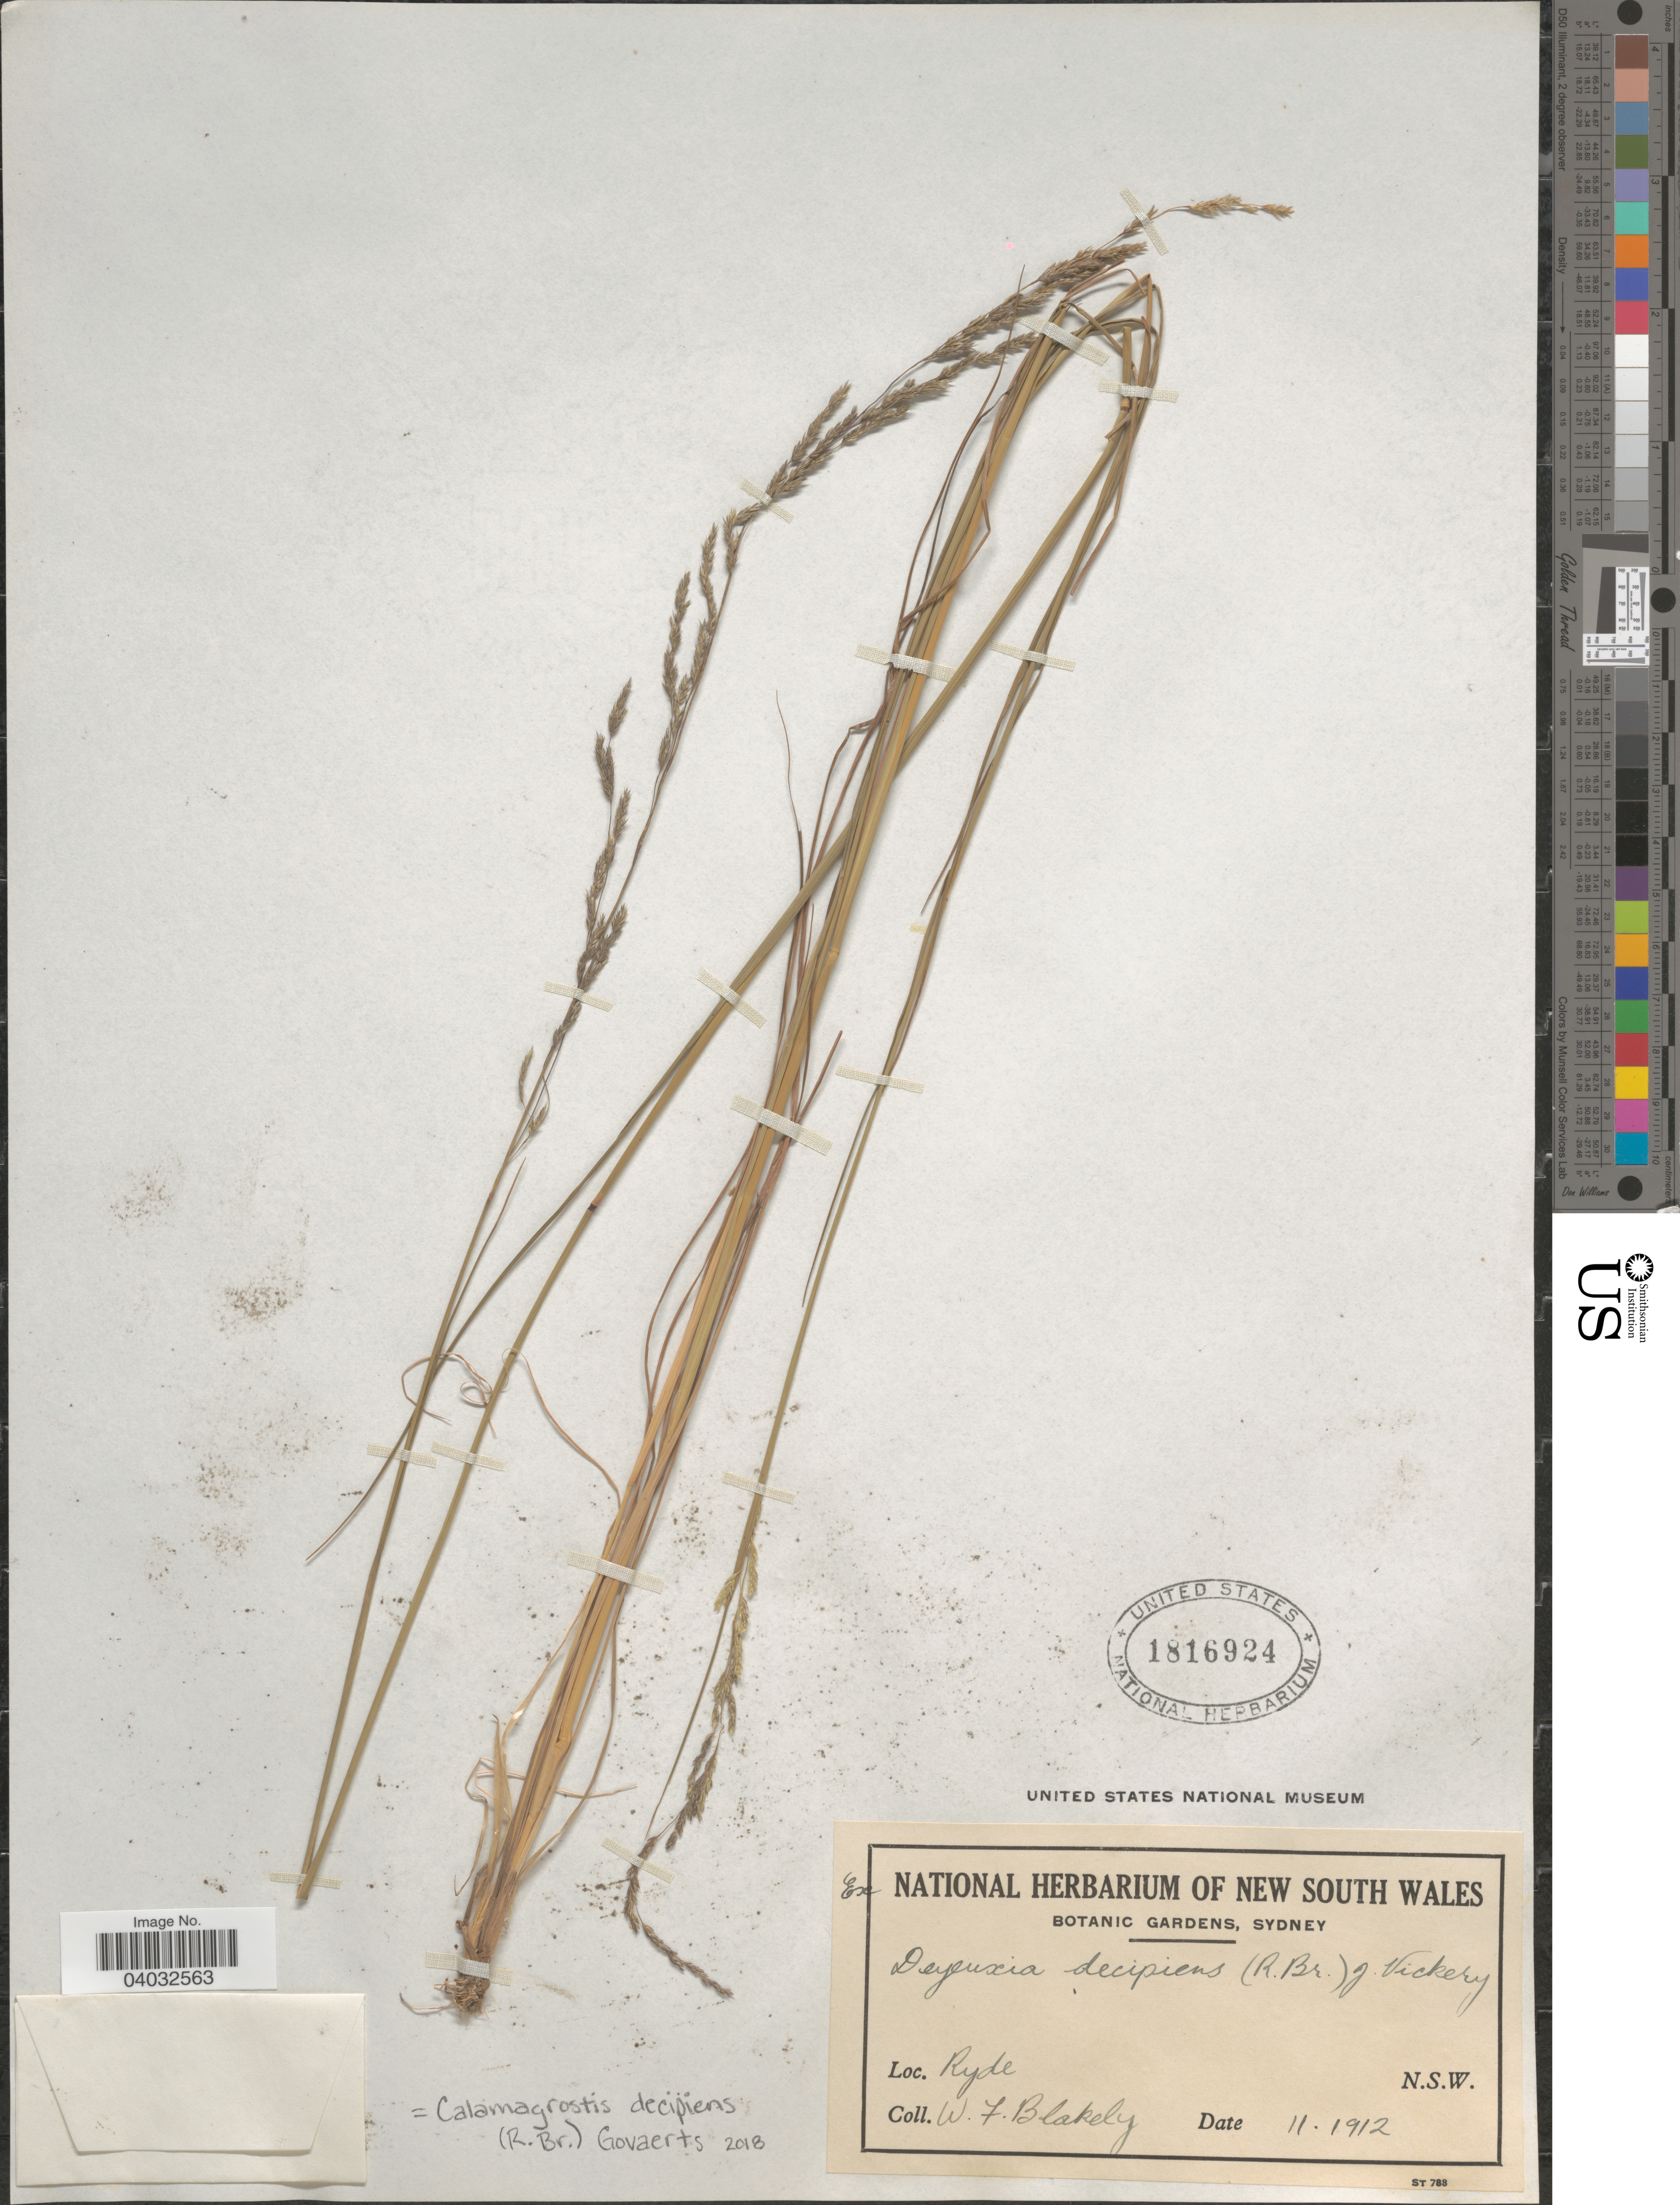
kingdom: Plantae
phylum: Tracheophyta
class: Liliopsida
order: Poales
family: Poaceae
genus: Calamagrostis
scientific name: Calamagrostis decipiens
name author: (R. Br.) Govaerts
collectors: W. Blakely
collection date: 1912-11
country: Australia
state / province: New South Wales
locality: Ryde.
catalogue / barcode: US 1816924